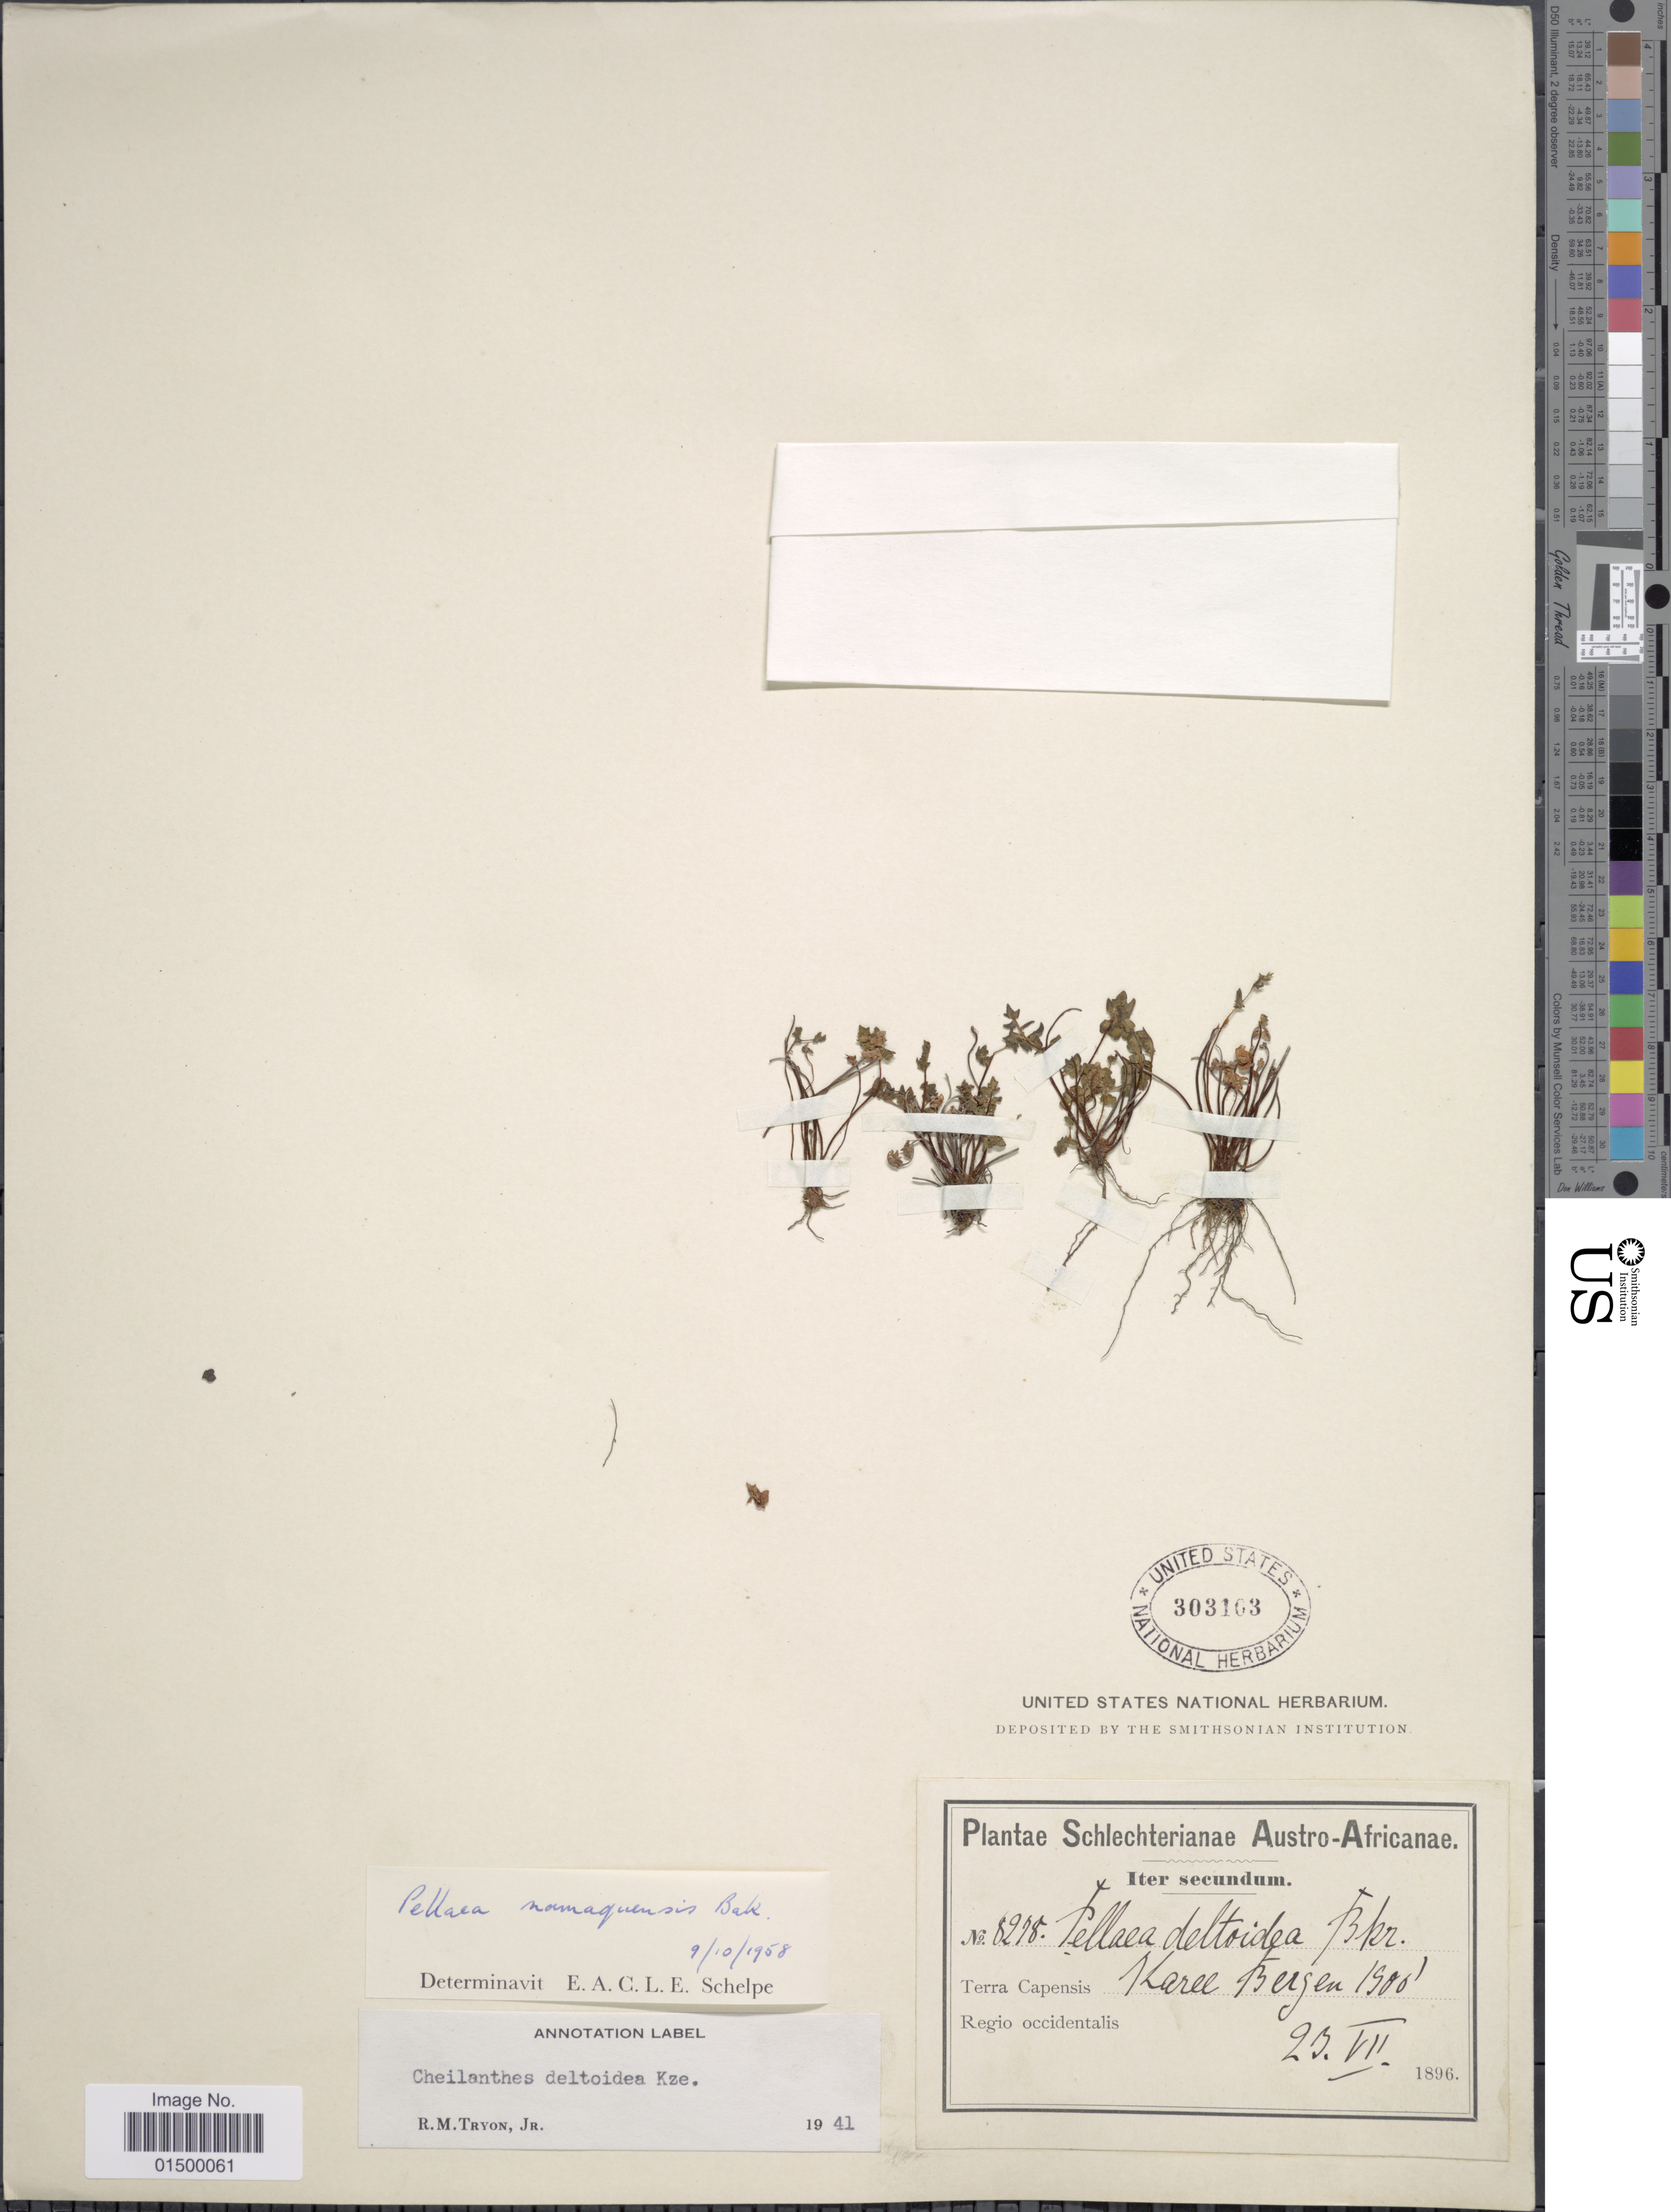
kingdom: Plantae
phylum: Tracheophyta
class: Polypodiopsida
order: Polypodiales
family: Pteridaceae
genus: Cheilanthes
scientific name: Cheilanthes namaquensis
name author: (Baker) Schelpe & N.C. Anthony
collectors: R. M. Tryon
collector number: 8278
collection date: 1896-07-23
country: South Africa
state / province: Western Cape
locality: Terra Capensis: Karee Bergen, Regio occidentalis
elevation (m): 579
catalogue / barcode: US 303163